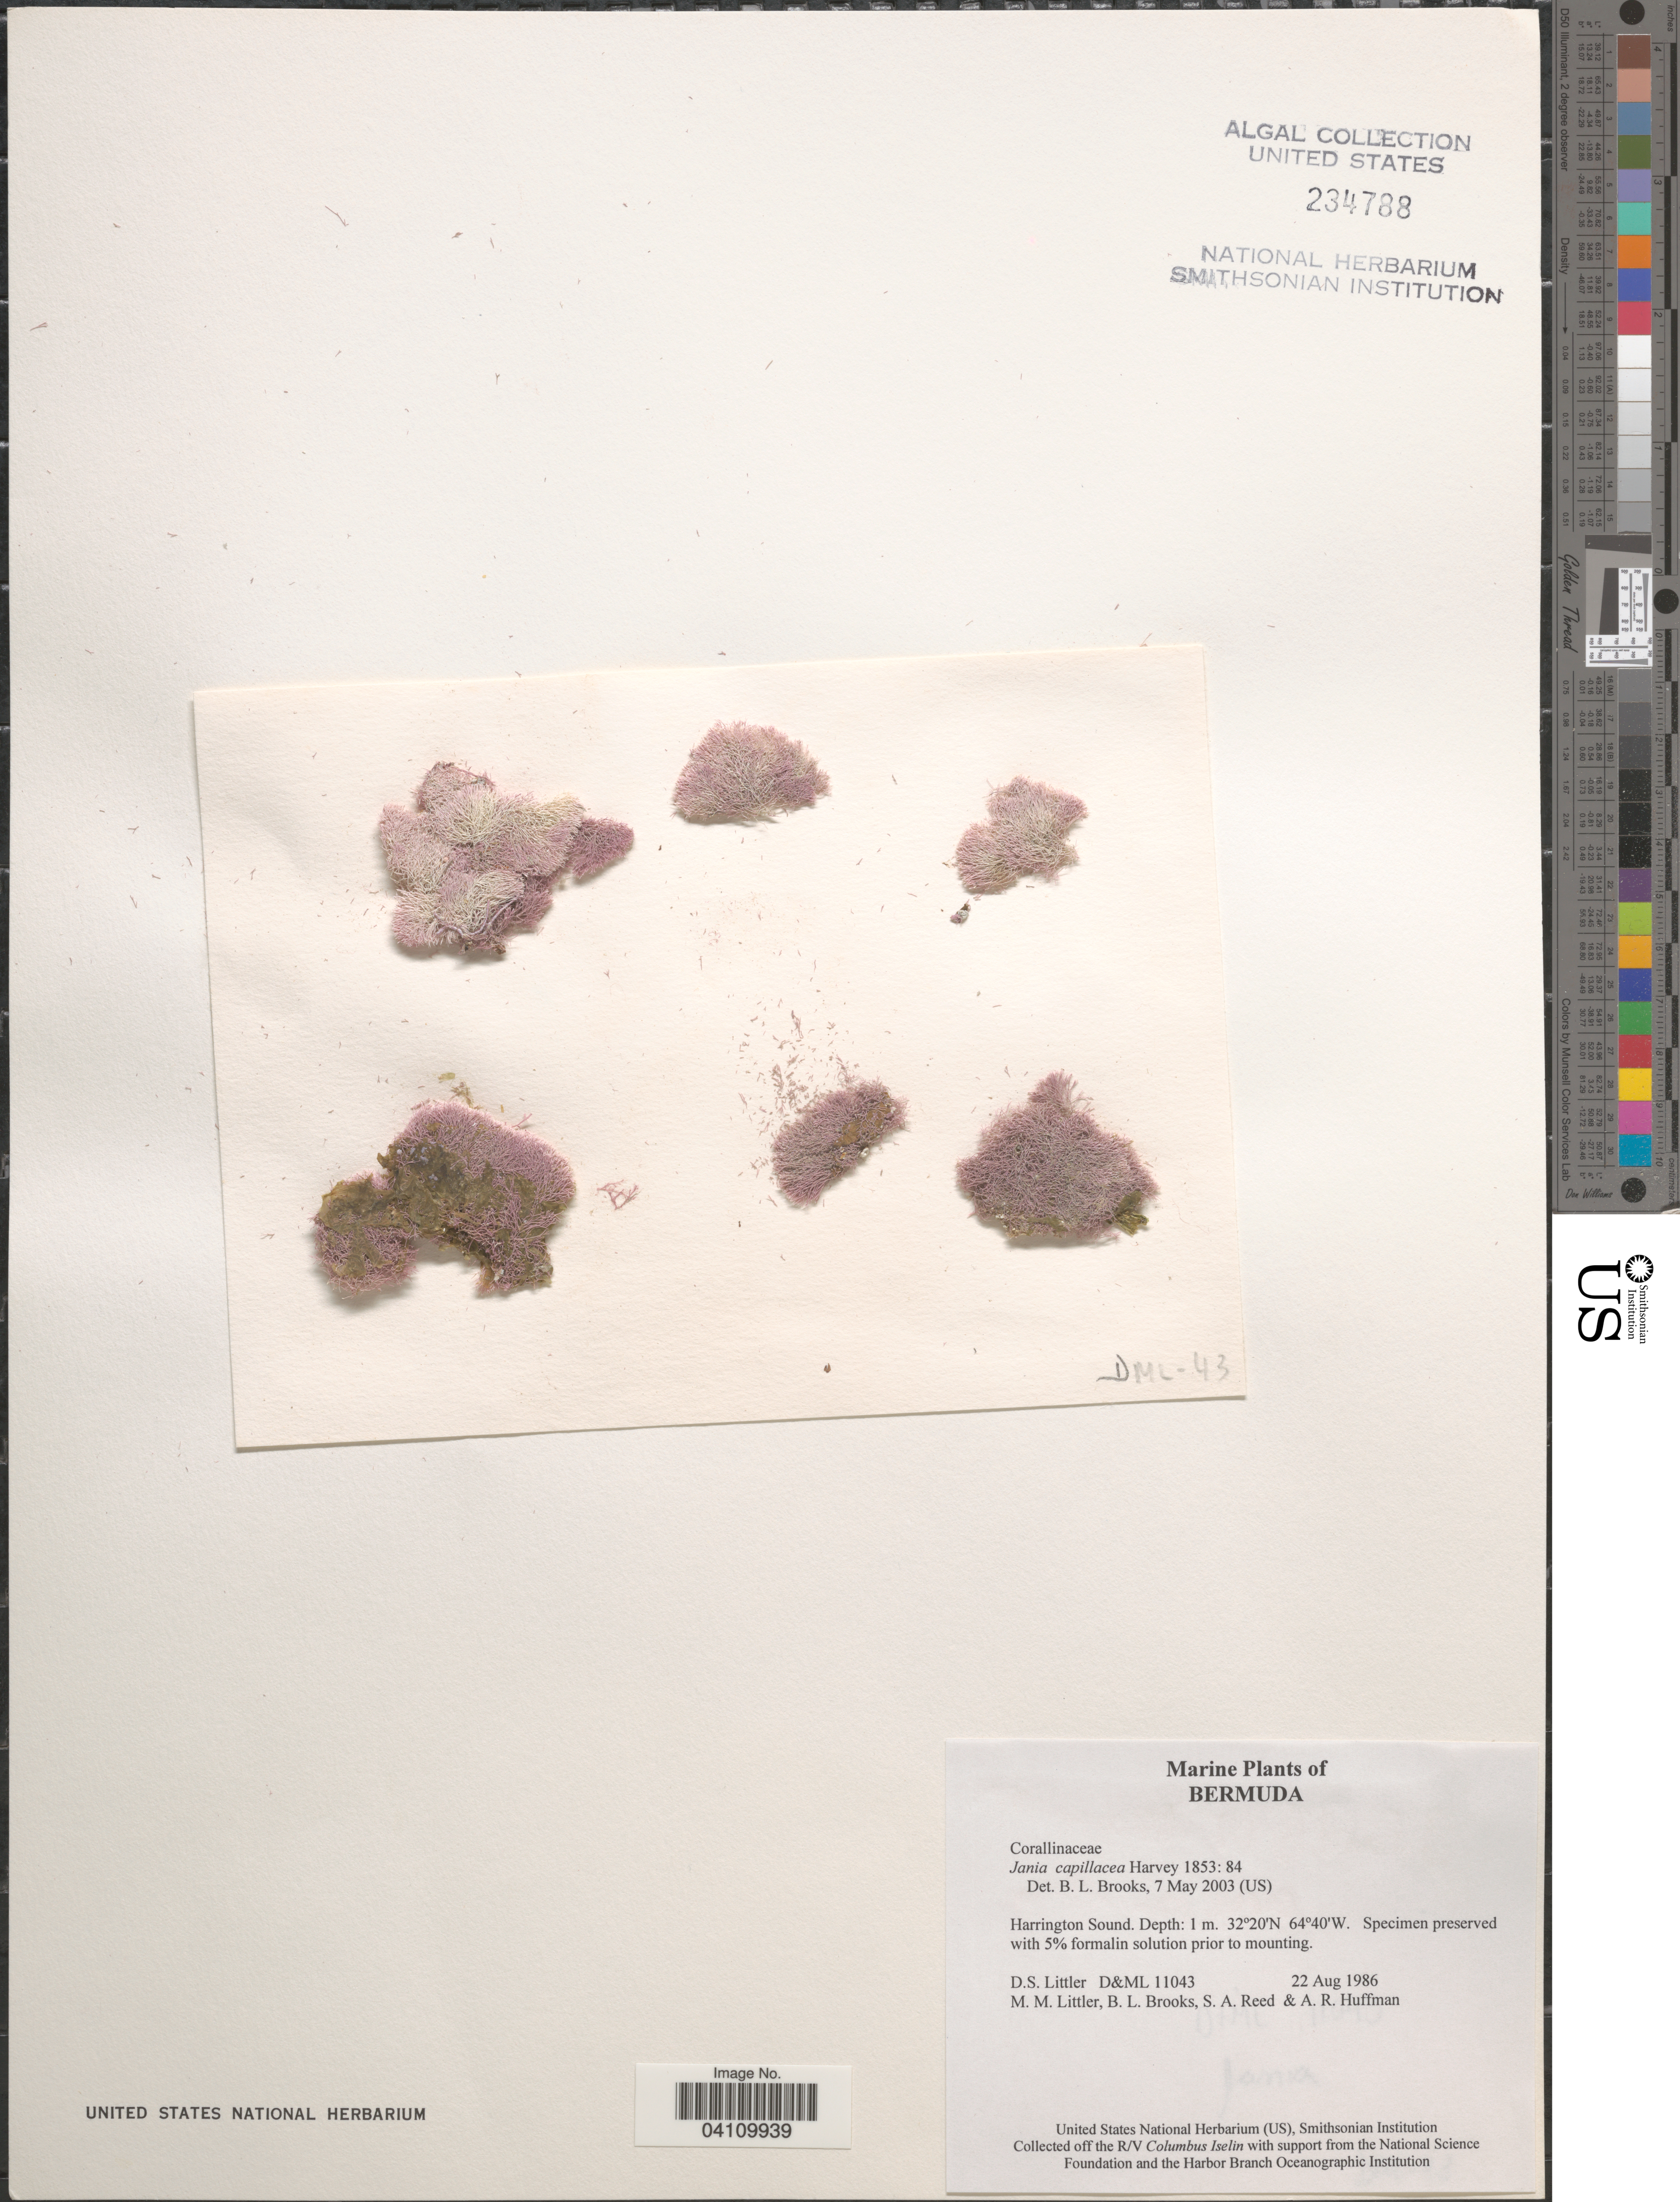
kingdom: Plantae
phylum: Rhodophyta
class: Florideophyceae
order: Corallinales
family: Corallinaceae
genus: Jania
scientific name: Jania capillacea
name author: Harv.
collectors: D. S. Littler, B. Brooks, S. Reed & A. Huffman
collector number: D&ML 11043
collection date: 1986-08-22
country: Bermuda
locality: Harrington Sound.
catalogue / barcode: US 234788